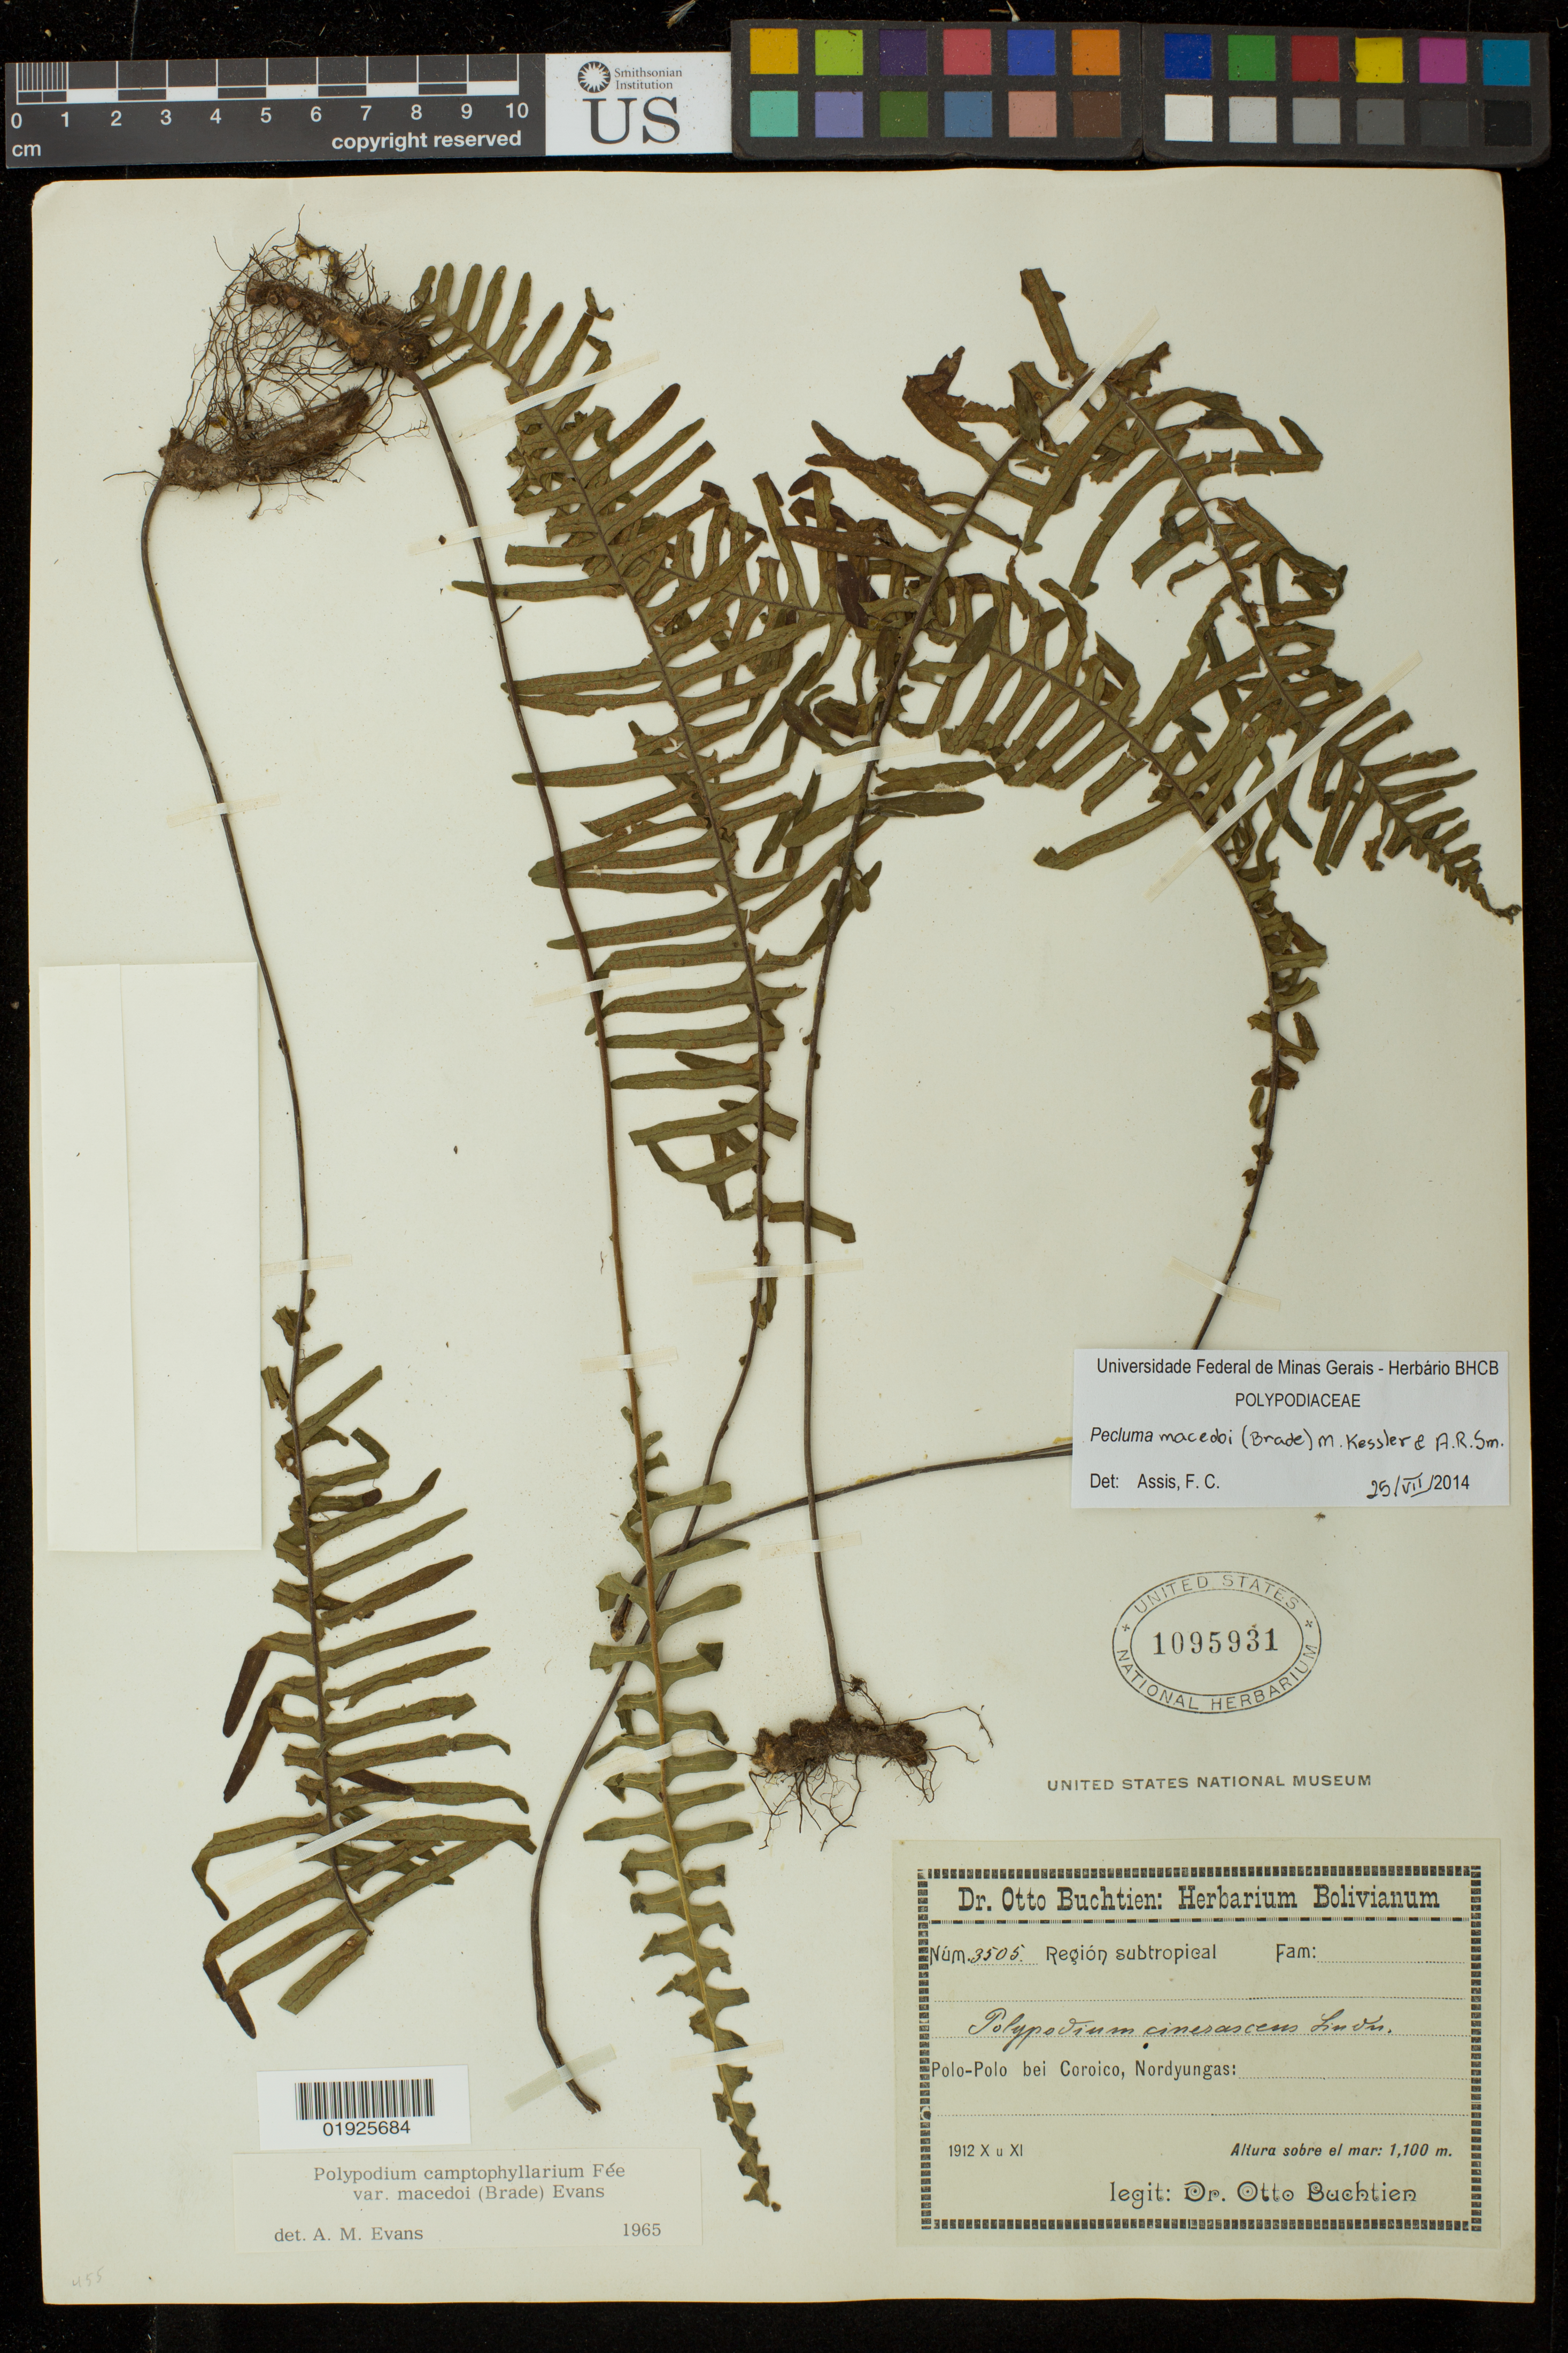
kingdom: Plantae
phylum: Tracheophyta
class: Polypodiopsida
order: Polypodiales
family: Polypodiaceae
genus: Pecluma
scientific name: Pecluma macedoi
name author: (Brade) M. Kessler & A.R. Sm.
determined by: Assis, F. C.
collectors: O. Buchtien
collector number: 3505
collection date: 1912-10/1912-11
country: Bolivia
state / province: La Paz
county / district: Nor Yungas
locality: Polo-Polo bei Coroico, Nordyungas.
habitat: Region subtropical.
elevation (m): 1100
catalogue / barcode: US 1095931